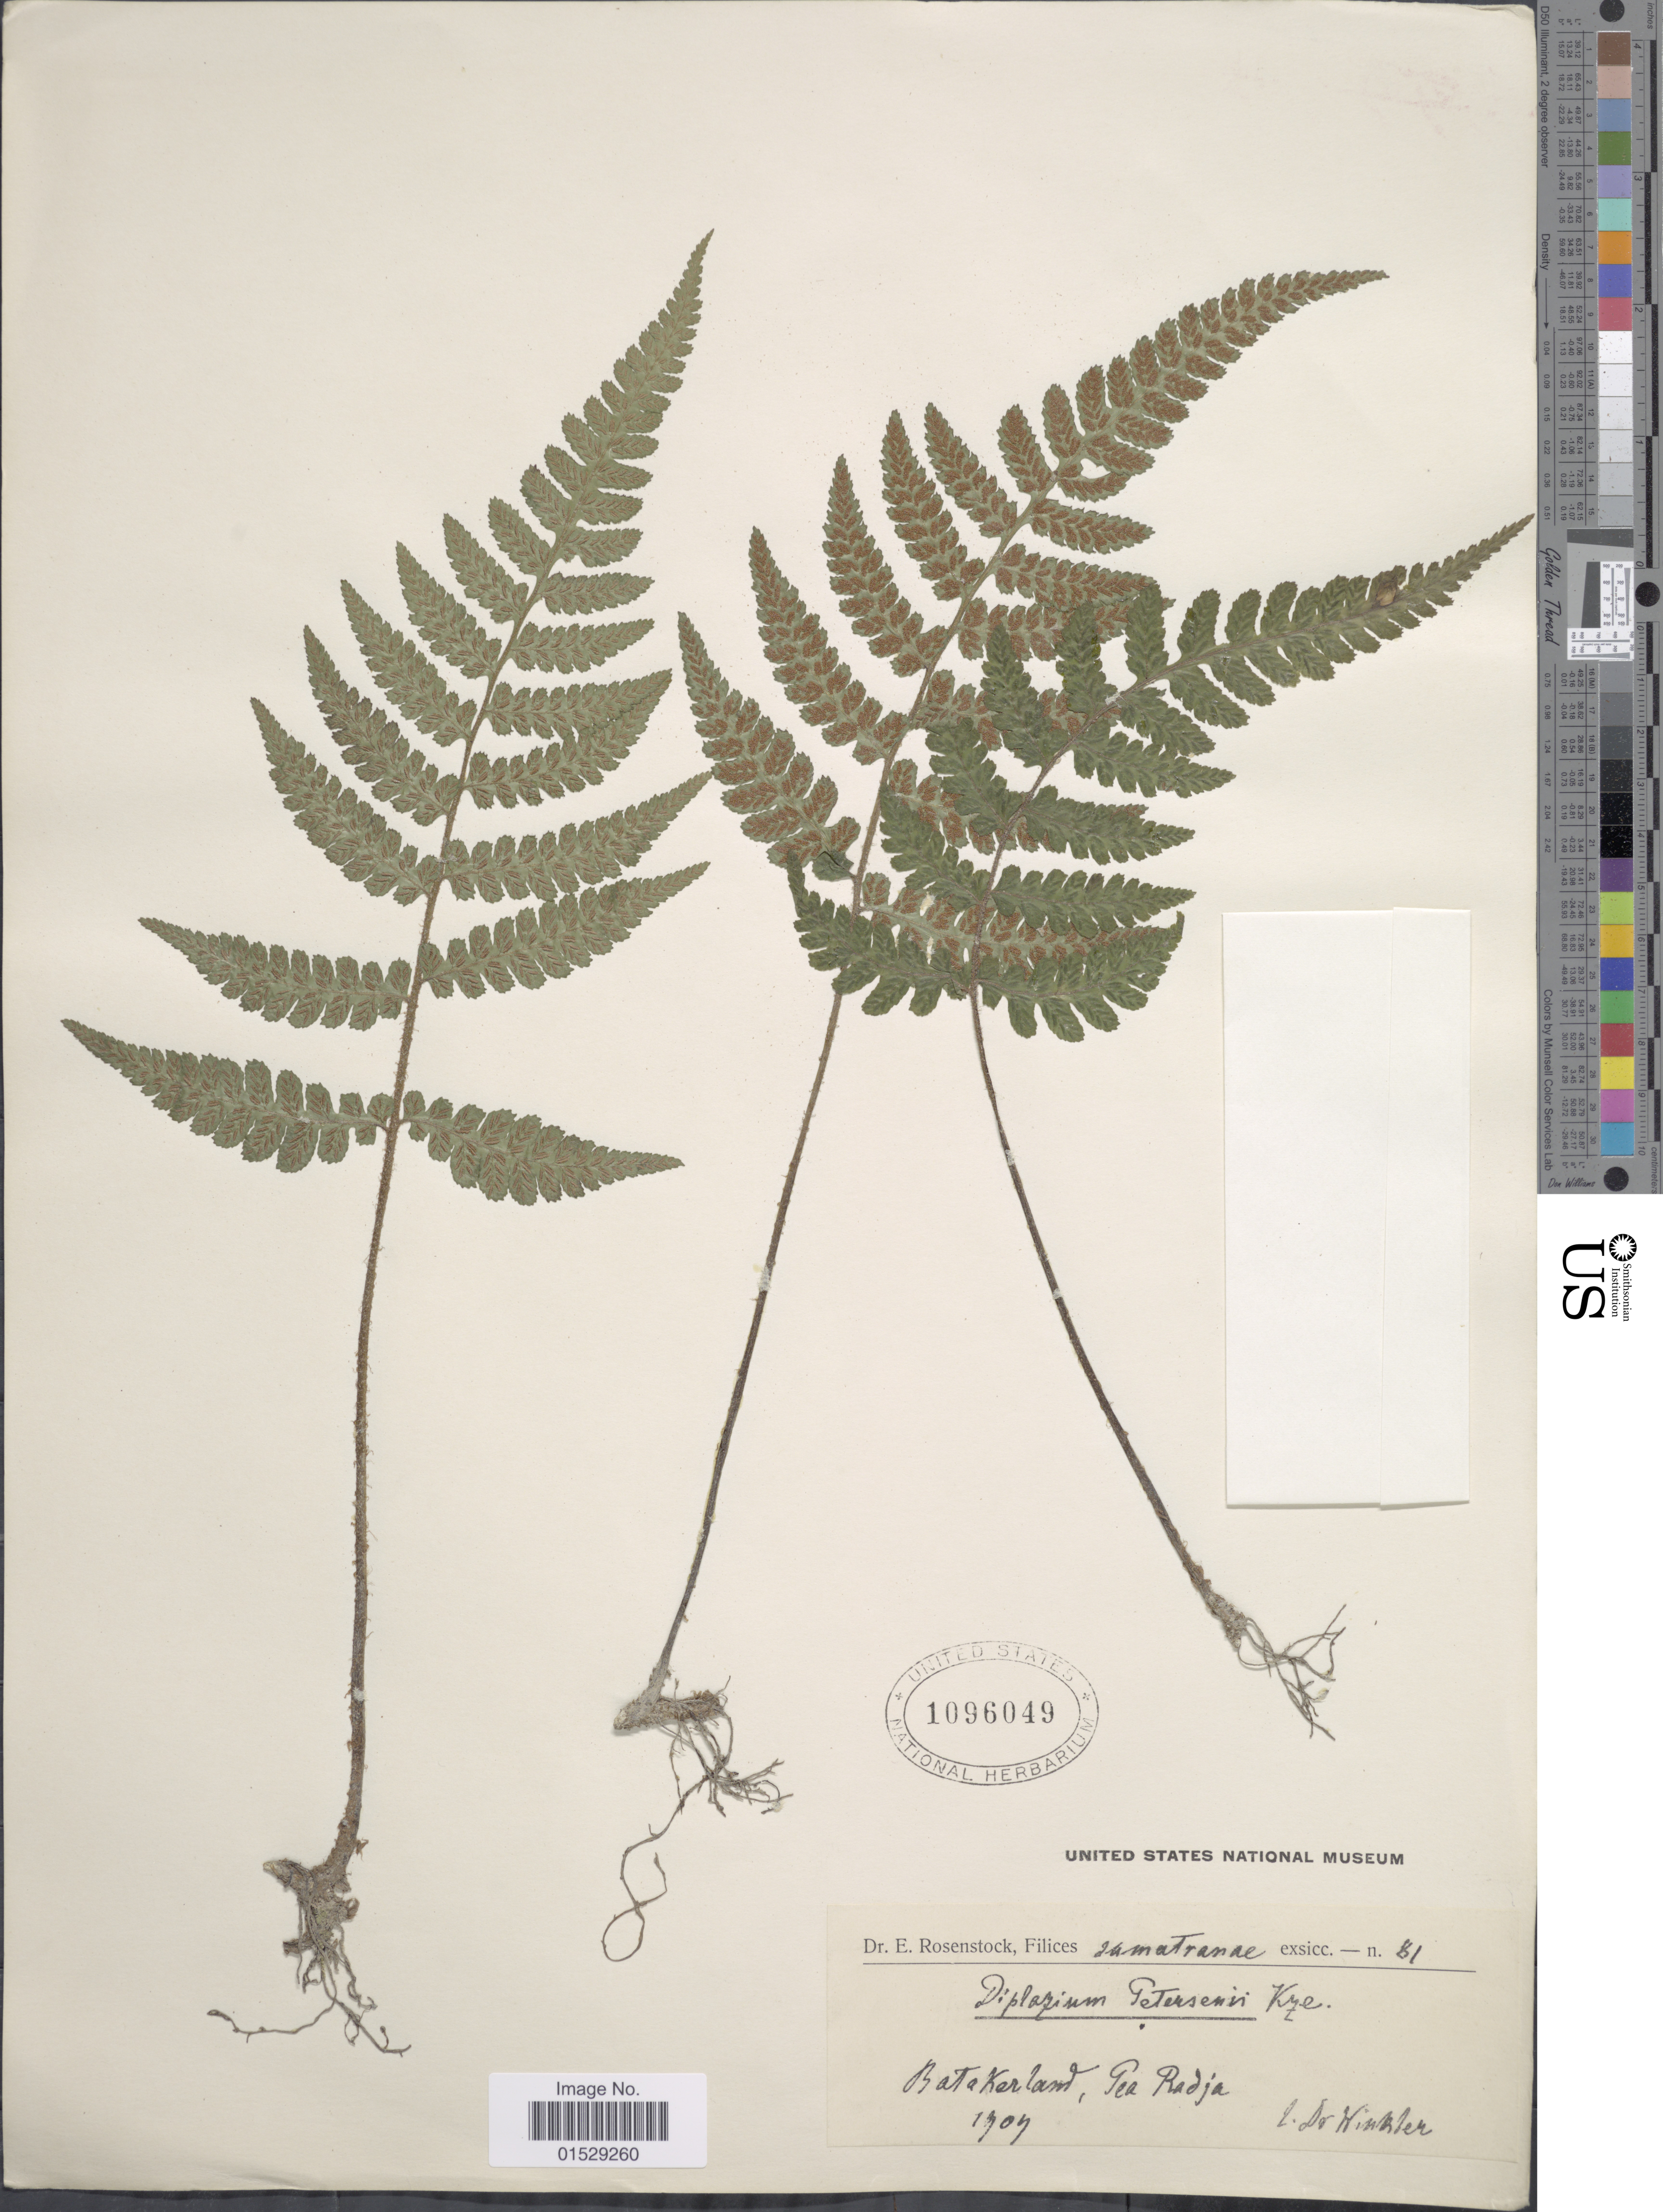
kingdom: Plantae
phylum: Tracheophyta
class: Polypodiopsida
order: Polypodiales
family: Athyriaceae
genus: Deparia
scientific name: Deparia petersenii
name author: (Kunze) M. Kato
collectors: -. Winkler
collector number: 81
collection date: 1909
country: Indonesia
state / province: Sumatra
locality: Batakerland, Tea Radja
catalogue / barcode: US 1096049